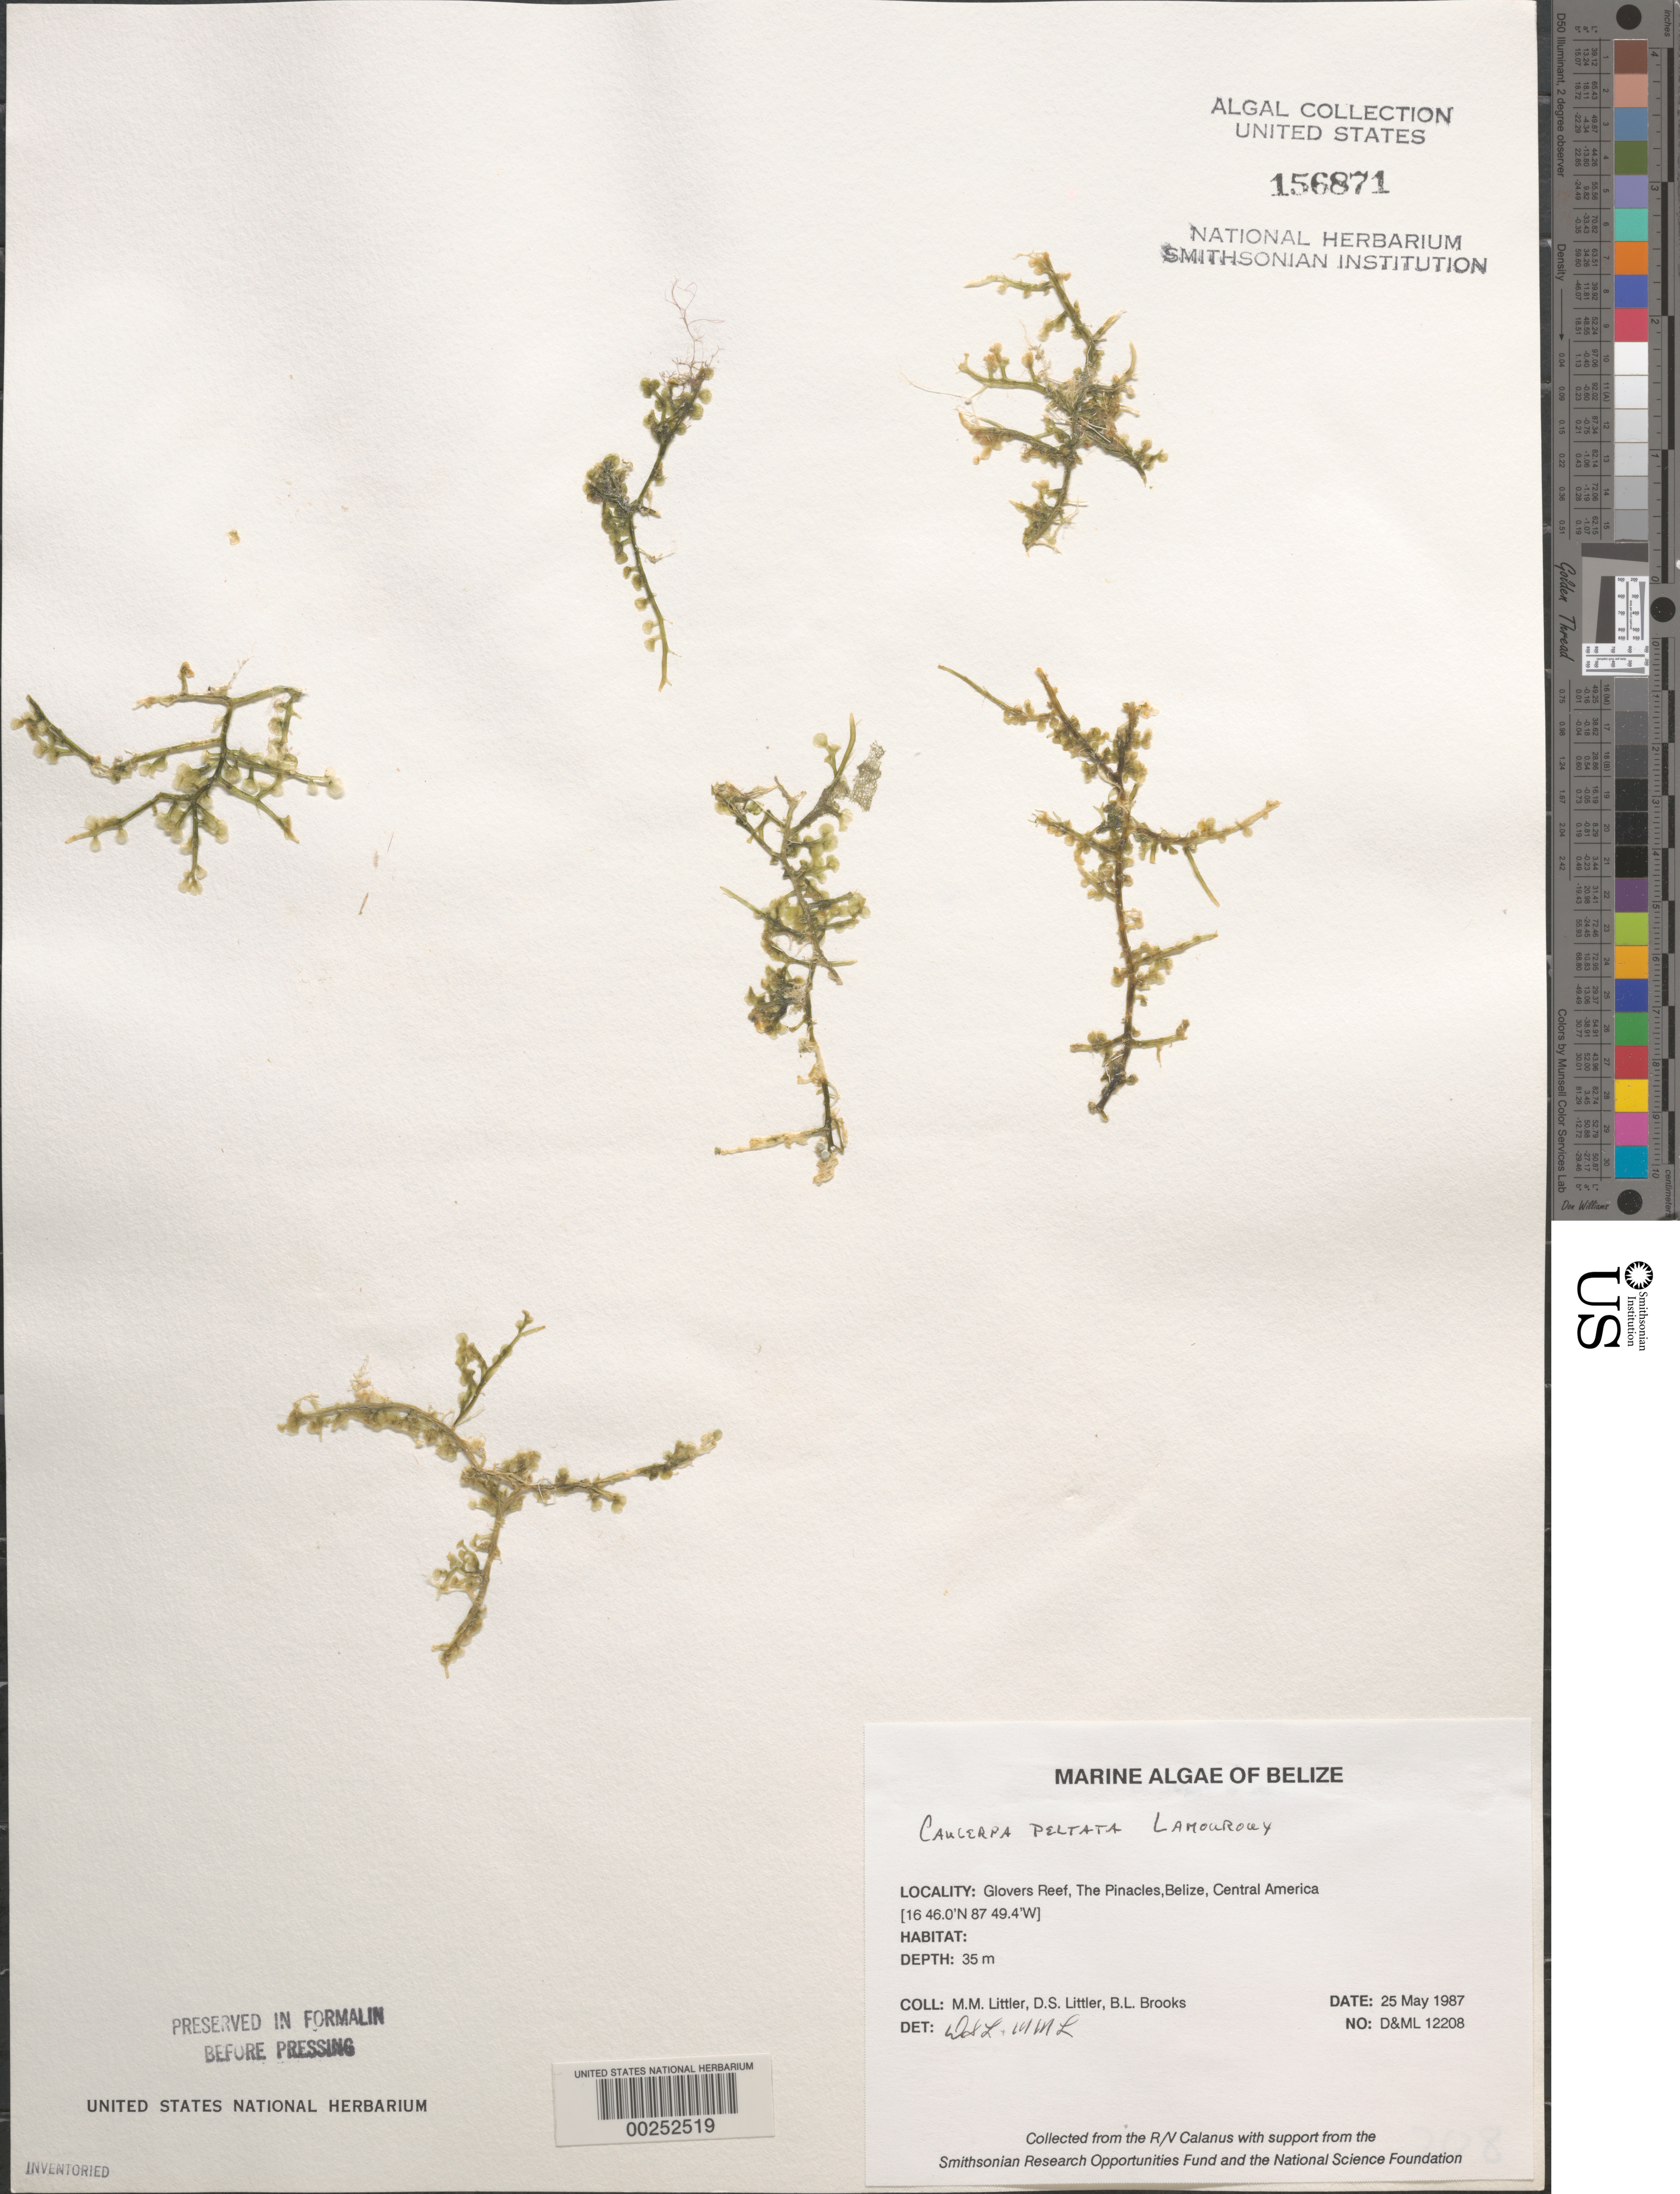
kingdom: Plantae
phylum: Chlorophyta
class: Ulvophyceae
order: Ulvales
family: Ulvaceae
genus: Ulva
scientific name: Ulva linza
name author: L.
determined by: Algae name updating Project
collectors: M. M. Littler, D. S. Littler & B. Brooks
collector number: D&ML 12208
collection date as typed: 25 May 1987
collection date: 1987-05-25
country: Belize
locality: Glover's Reef, The Pinnacles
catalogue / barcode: US 156871